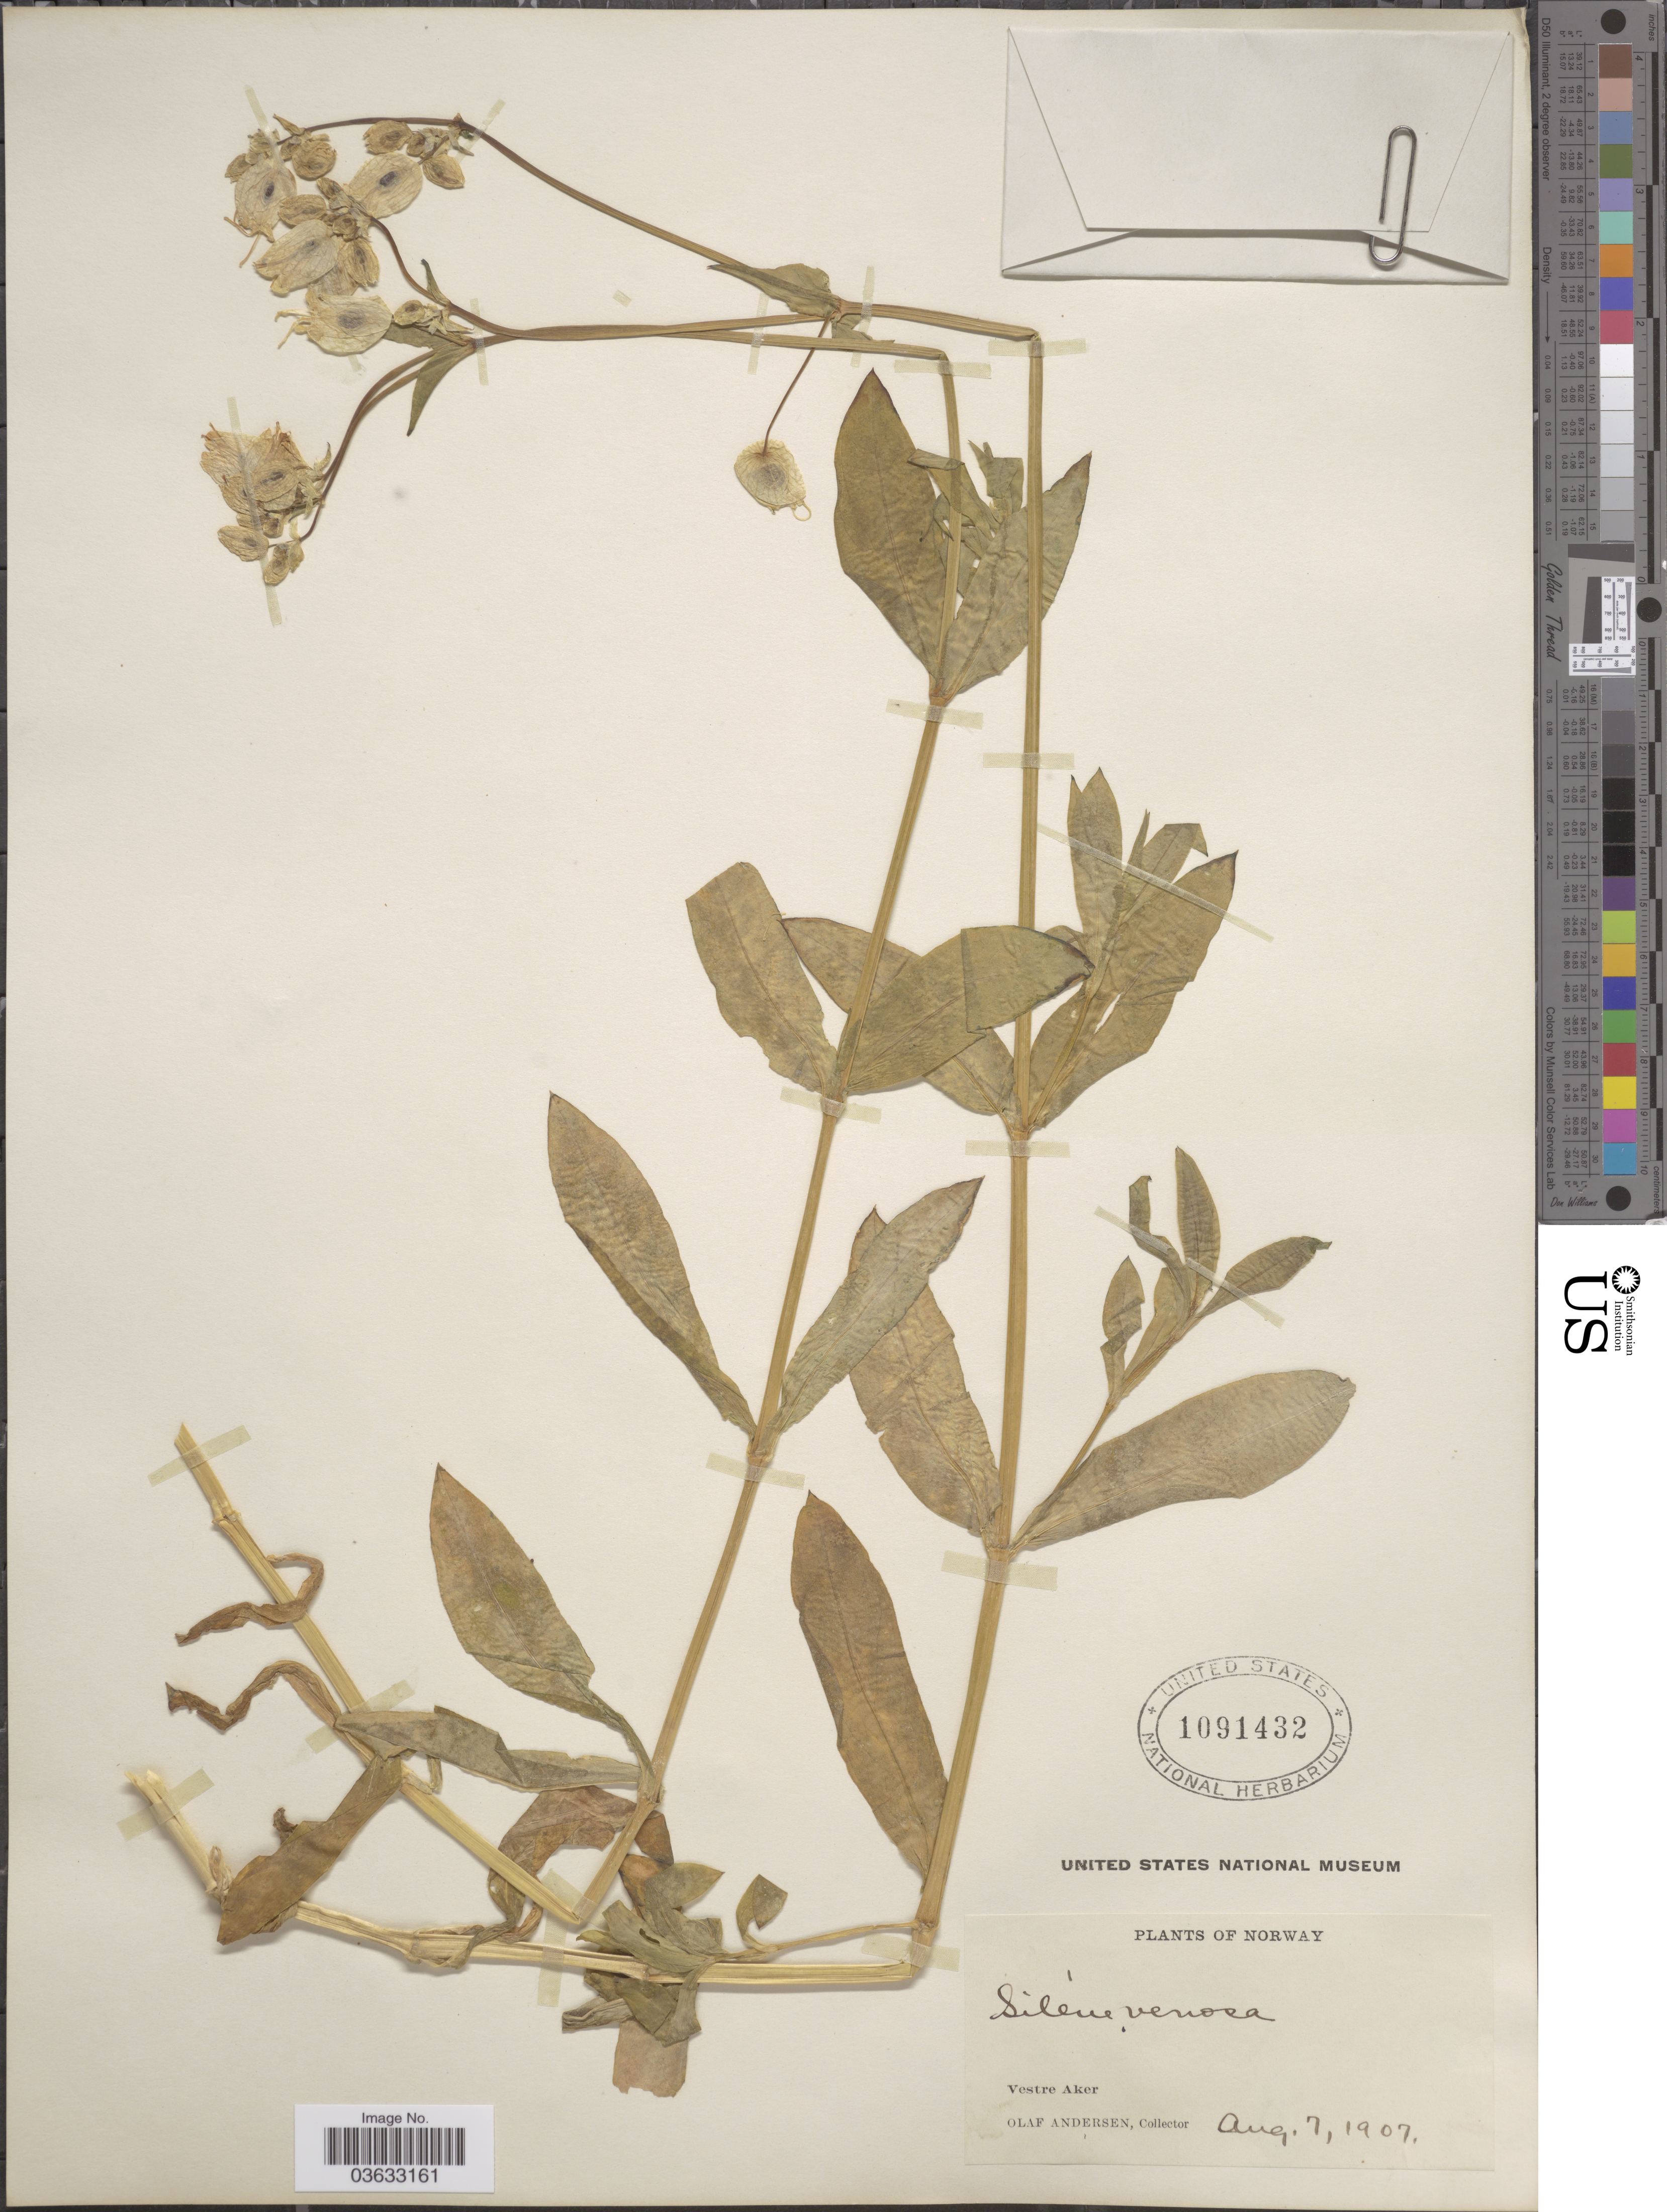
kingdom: Plantae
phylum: Tracheophyta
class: Magnoliopsida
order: Caryophyllales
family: Caryophyllaceae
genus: Silene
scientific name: Silene inflata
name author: Sm.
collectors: O. Andersen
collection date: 1907-08-07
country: Norway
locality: Vestre Aker.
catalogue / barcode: US 1091432